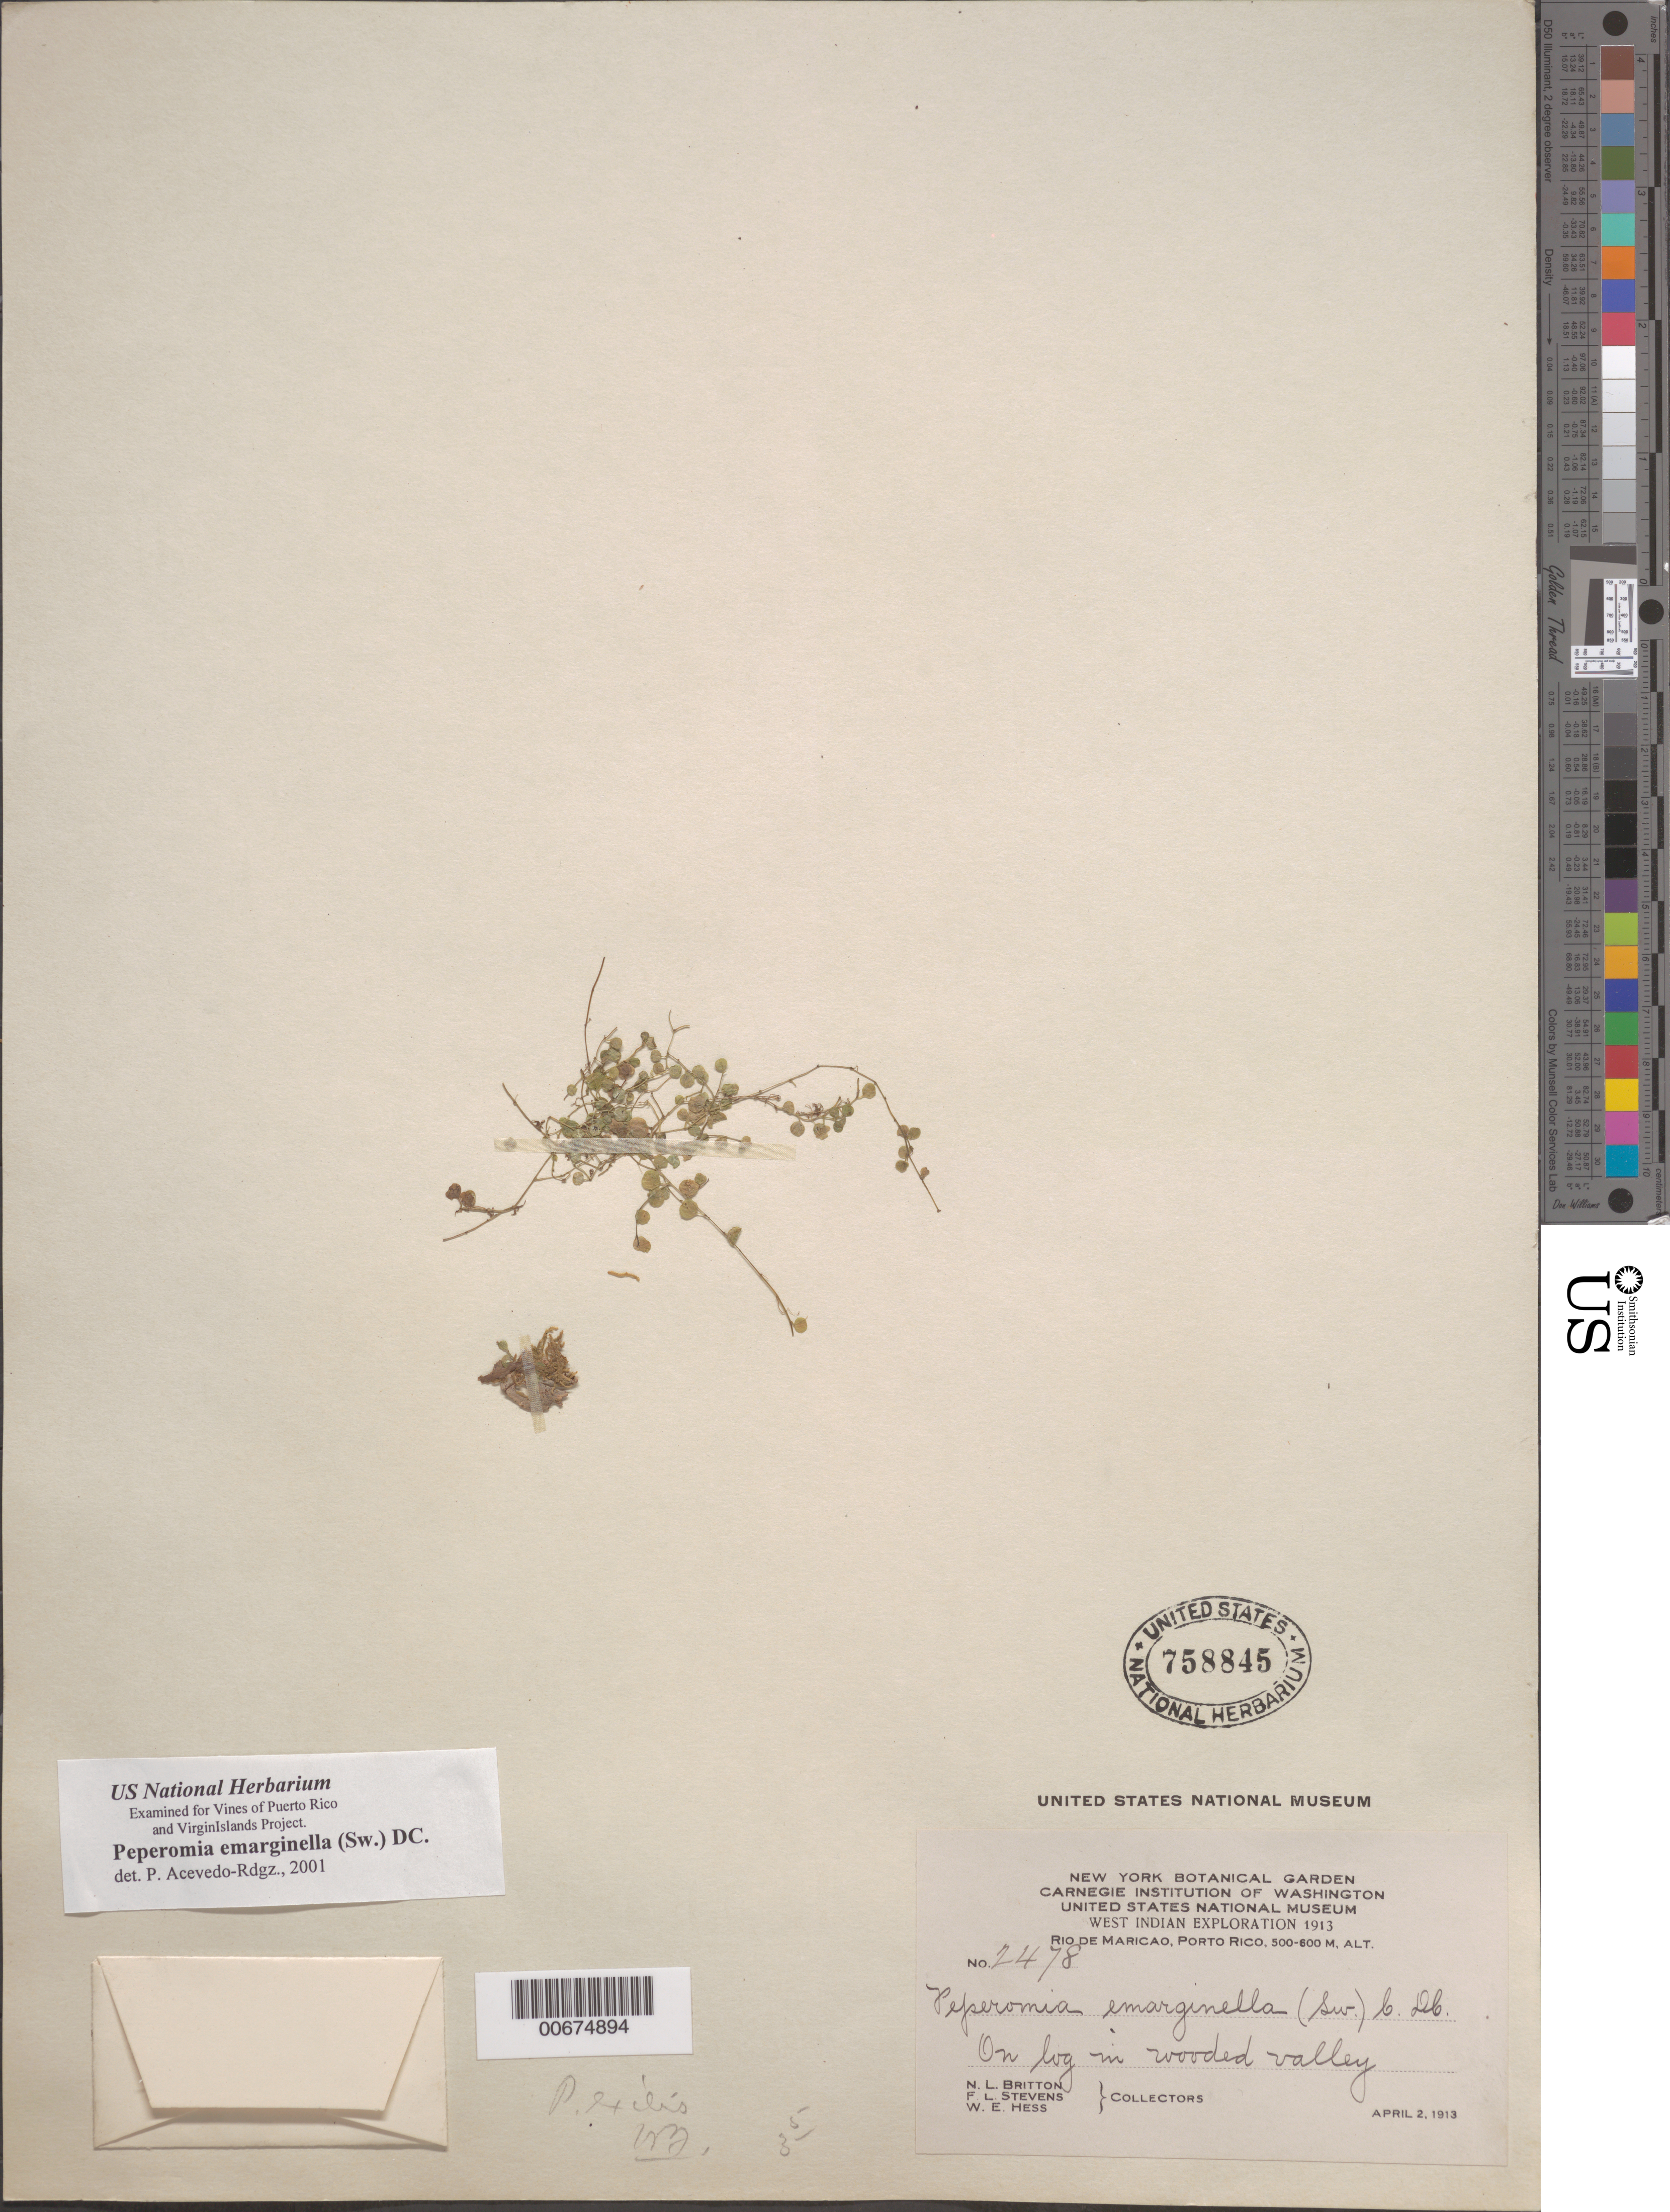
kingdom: Plantae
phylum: Tracheophyta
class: Magnoliopsida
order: Piperales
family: Piperaceae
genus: Peperomia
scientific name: Peperomia emarginella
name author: (Sw. ex Wikstr.) C. DC.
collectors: N. Britton, F. L. Stevens & W. Hess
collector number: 2478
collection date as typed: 02 Apr 1913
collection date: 1913-04-02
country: Puerto Rico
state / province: Maricao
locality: Rio Maricao. On log in river valley.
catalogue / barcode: US 758845